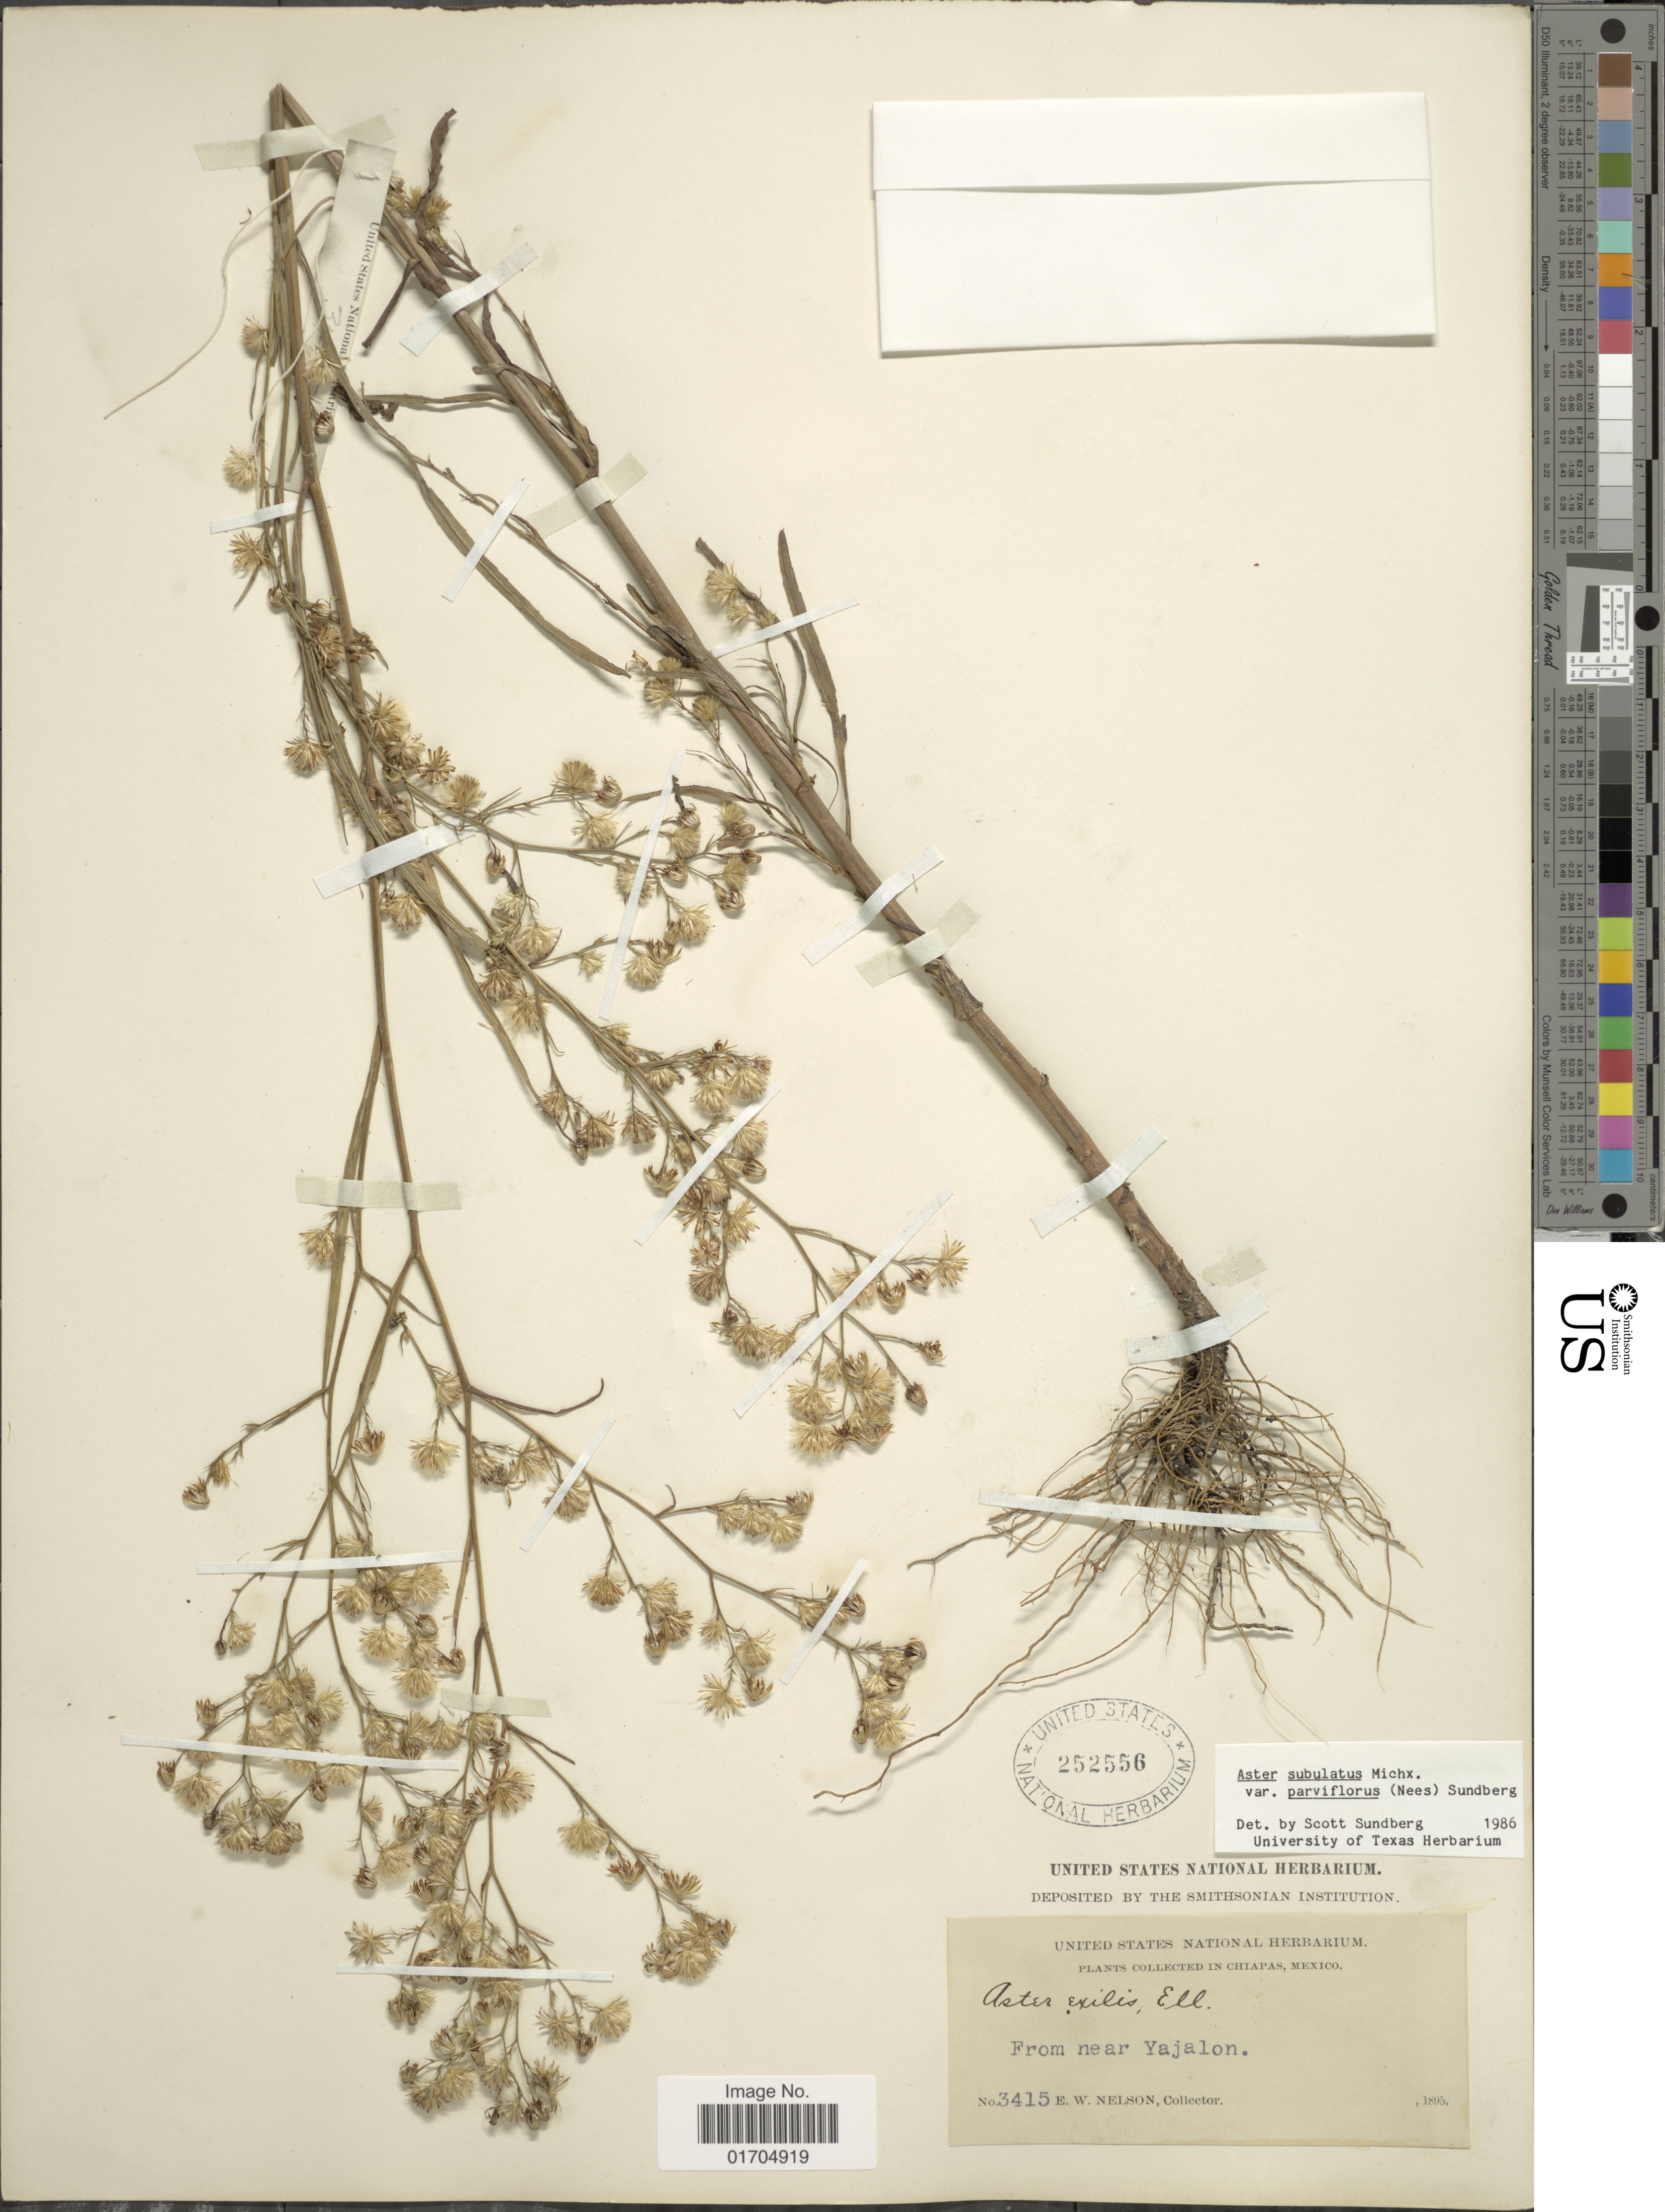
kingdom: Plantae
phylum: Tracheophyta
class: Magnoliopsida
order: Asterales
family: Asteraceae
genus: Symphyotrichum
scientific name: Symphyotrichum subulatum var. parviflorum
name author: (Nees) S.D. Sundb.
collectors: E. W. Nelson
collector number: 3415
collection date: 1895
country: Mexico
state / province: Chiapas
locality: From near Yajalon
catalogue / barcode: US 252556